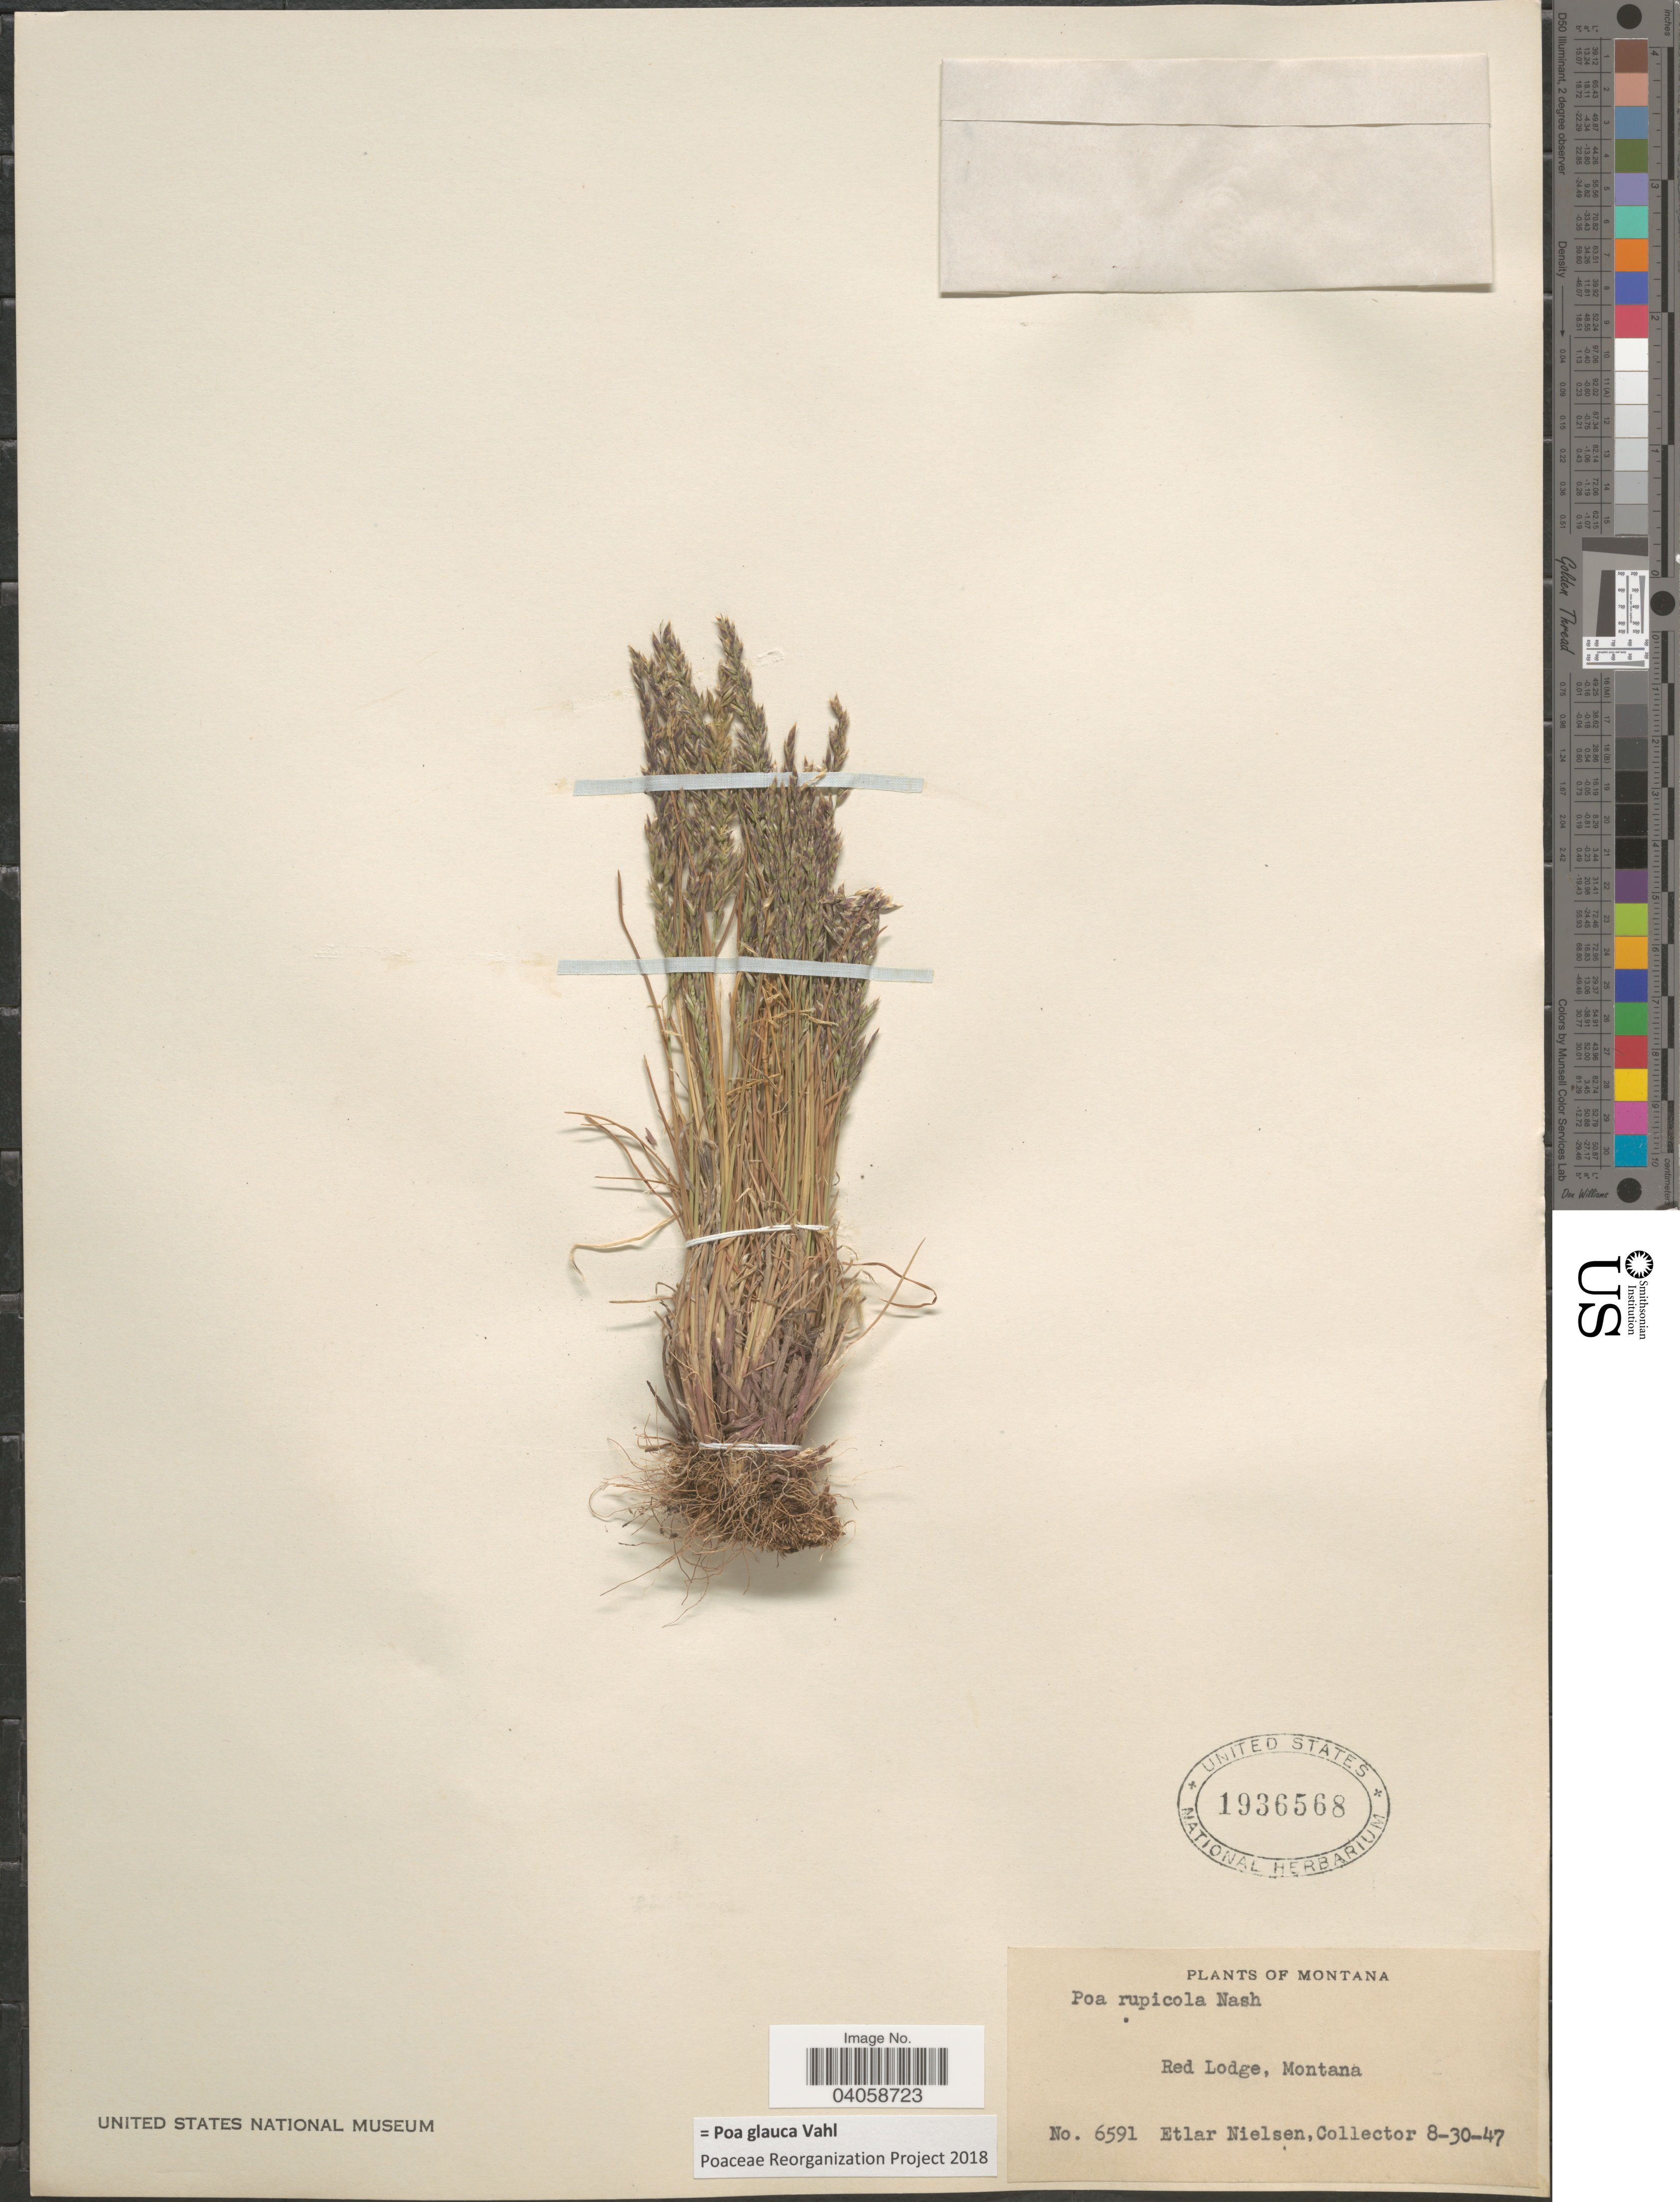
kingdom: Plantae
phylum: Tracheophyta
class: Liliopsida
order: Poales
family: Poaceae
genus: Poa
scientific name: Poa glauca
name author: Vahl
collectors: E. Nielsen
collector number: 6591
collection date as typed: Transcribed d/m/y: 30/8/47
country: United States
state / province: Montana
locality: Red Lodge.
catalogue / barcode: US 1936568